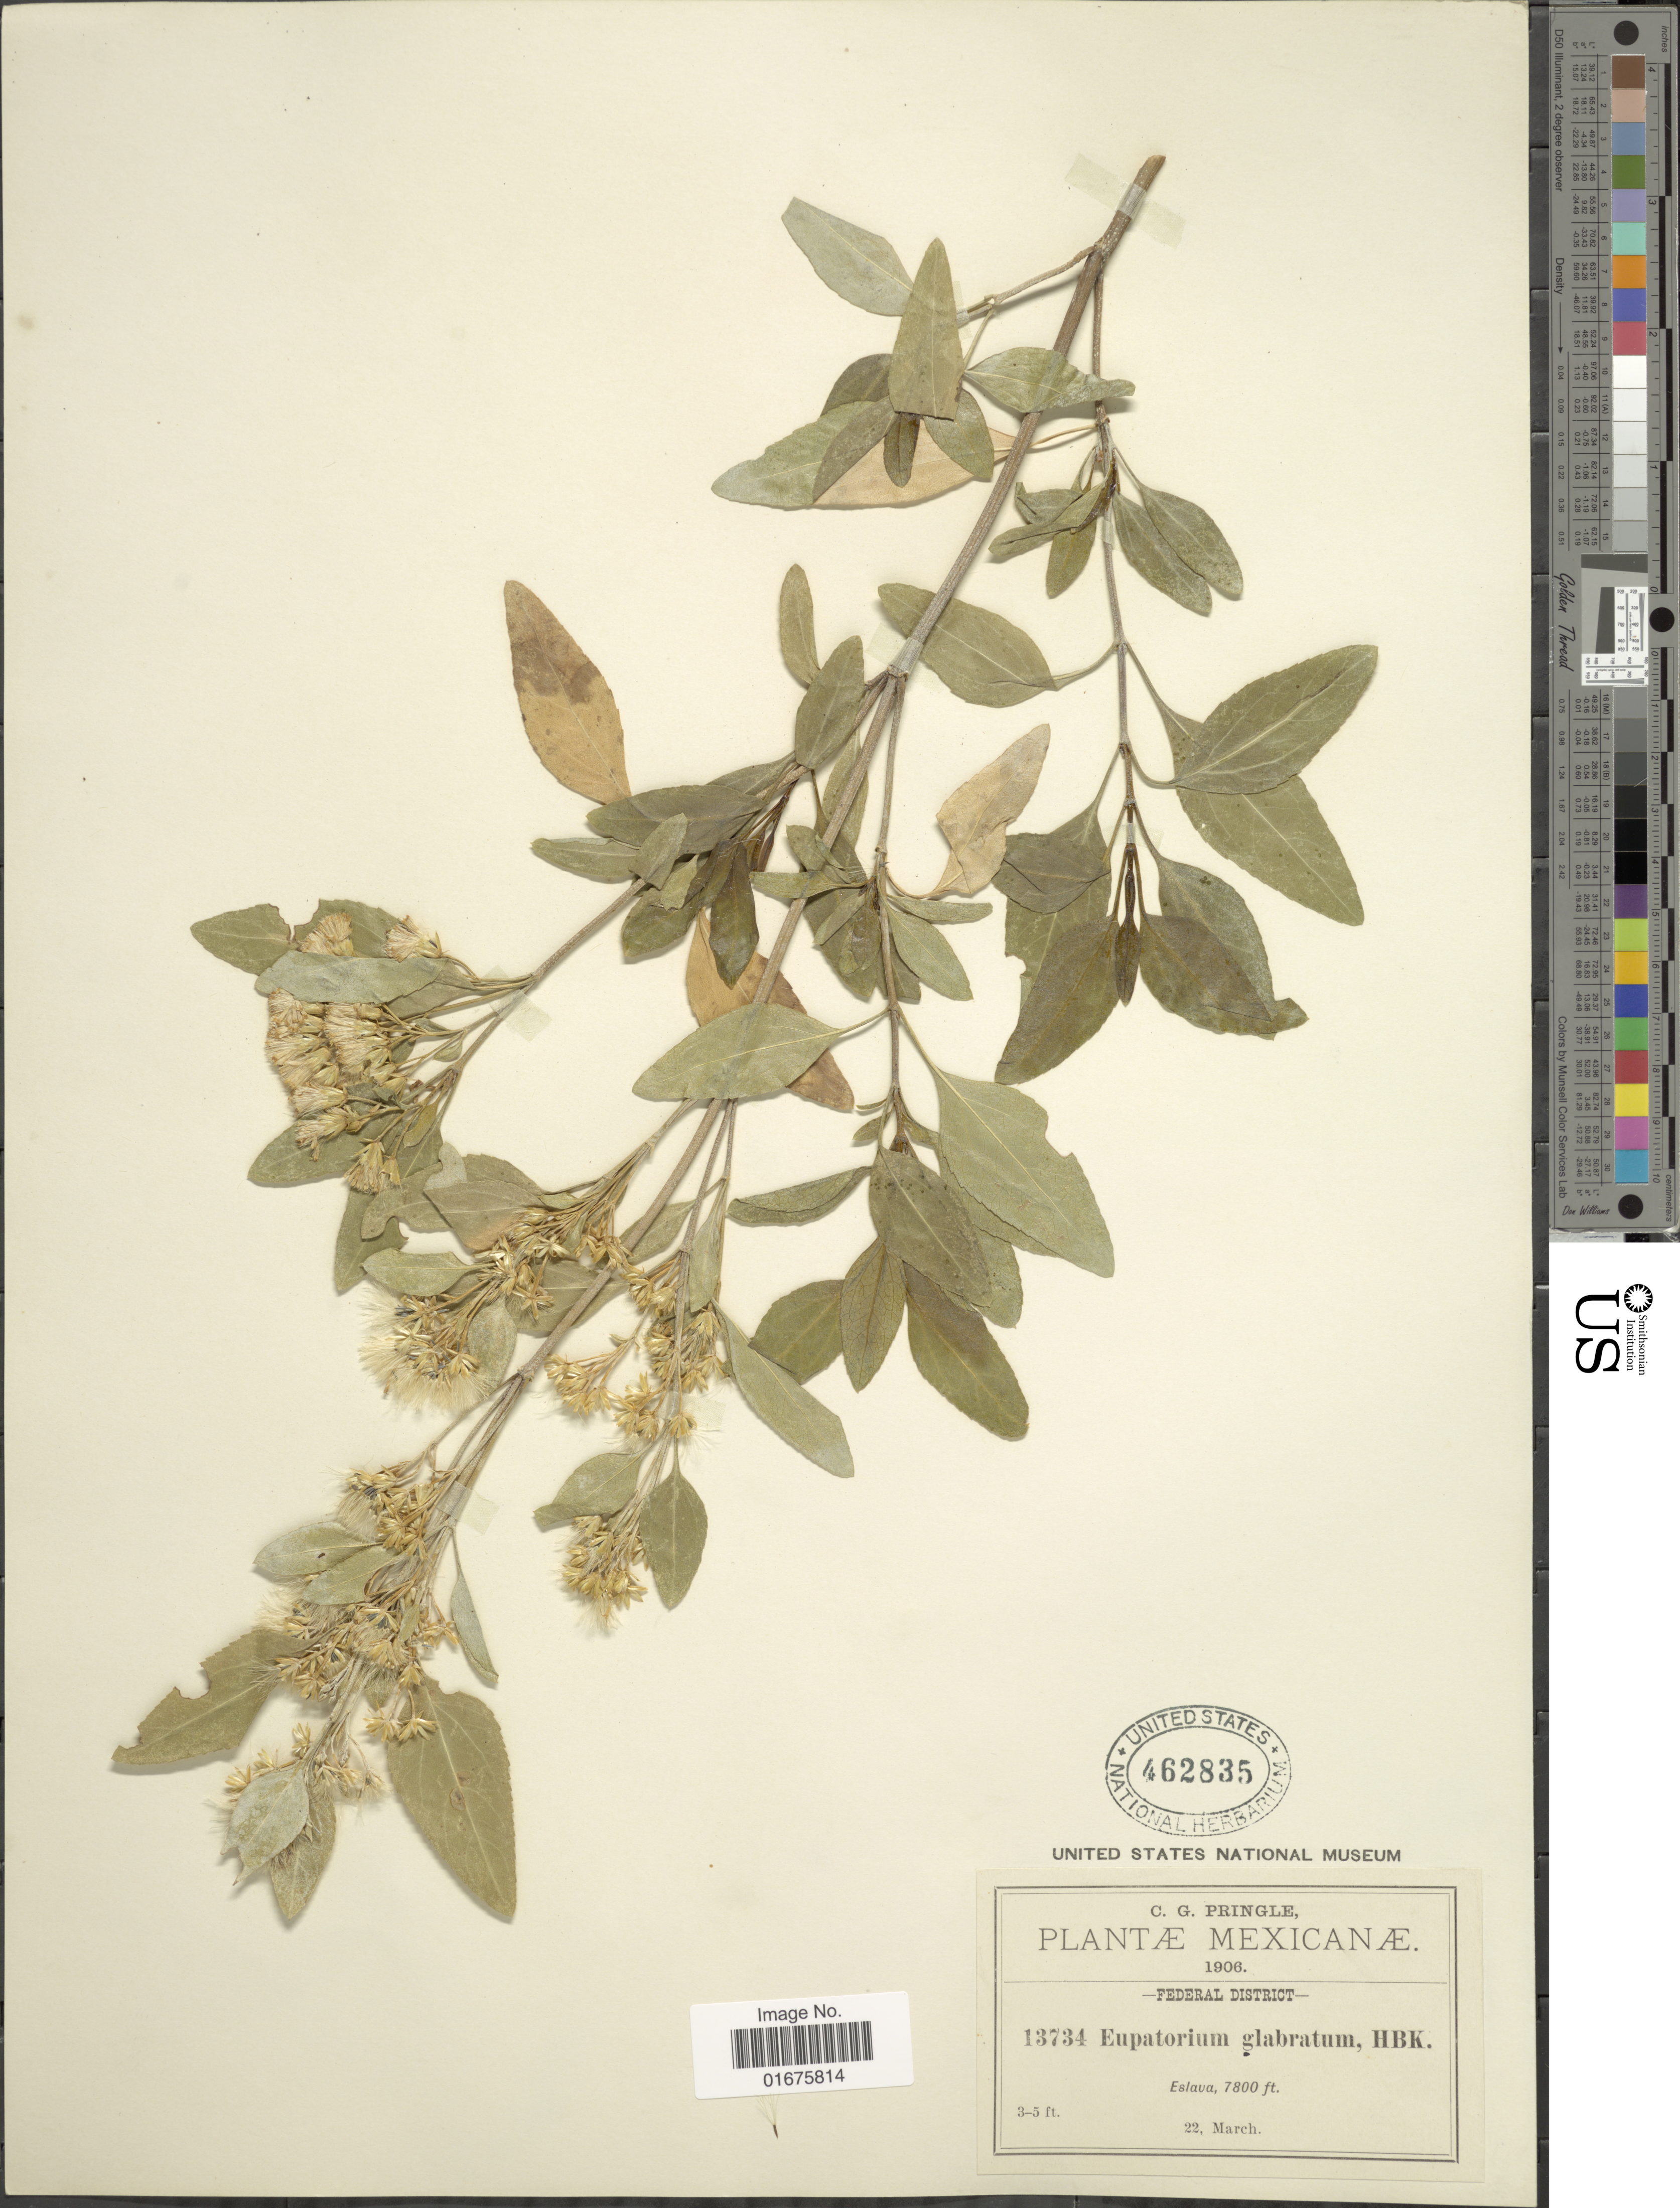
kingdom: Plantae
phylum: Tracheophyta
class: Magnoliopsida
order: Asterales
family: Asteraceae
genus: Ageratina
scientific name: Ageratina glabrata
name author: (Kunth) R.M. King & H. Rob.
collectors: C. G. Pringle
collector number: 13734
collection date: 1906-03-22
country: Mexico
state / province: Distrito Federal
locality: Federal District, Eslava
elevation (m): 2377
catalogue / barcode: US 462835